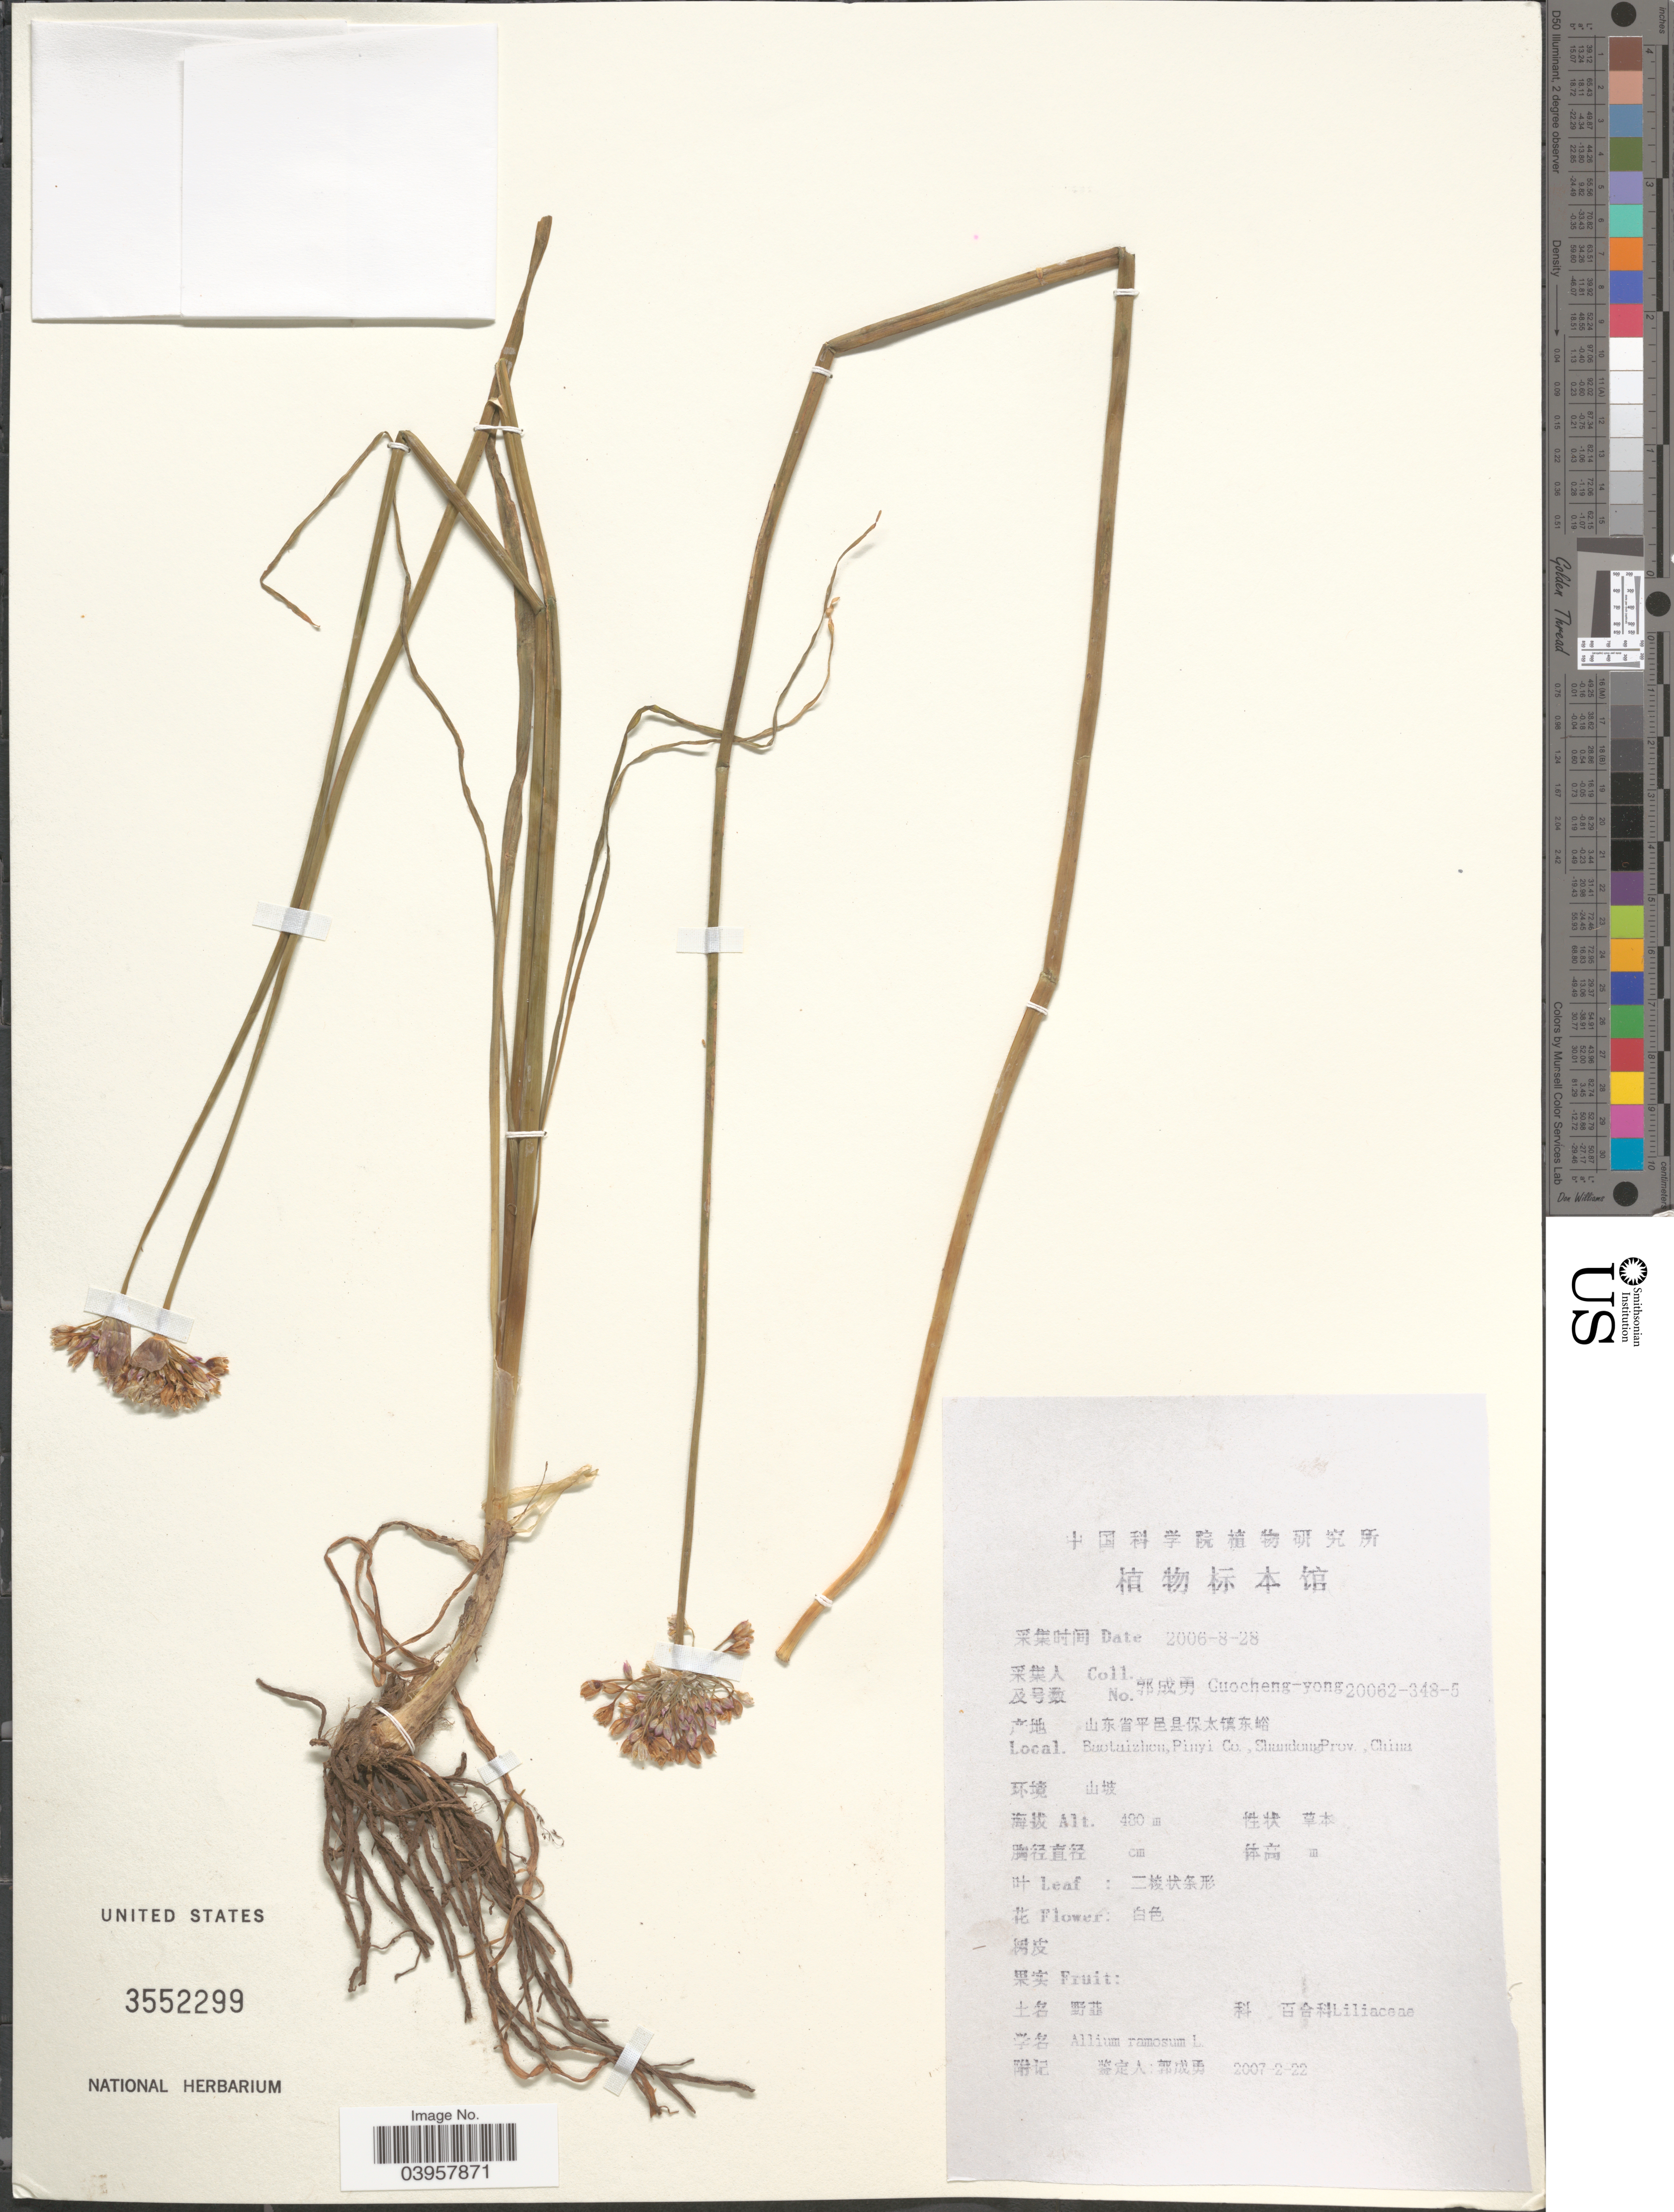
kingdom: Plantae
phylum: Tracheophyta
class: Liliopsida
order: Asparagales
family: Amaryllidaceae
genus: Allium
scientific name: Allium ramosum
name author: L.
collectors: Guo cheng-yong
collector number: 20062-348-5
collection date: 2006-08-28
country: China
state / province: Shandong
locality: Baotaizhen, Pingyi Co.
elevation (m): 480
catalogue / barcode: US 3552299